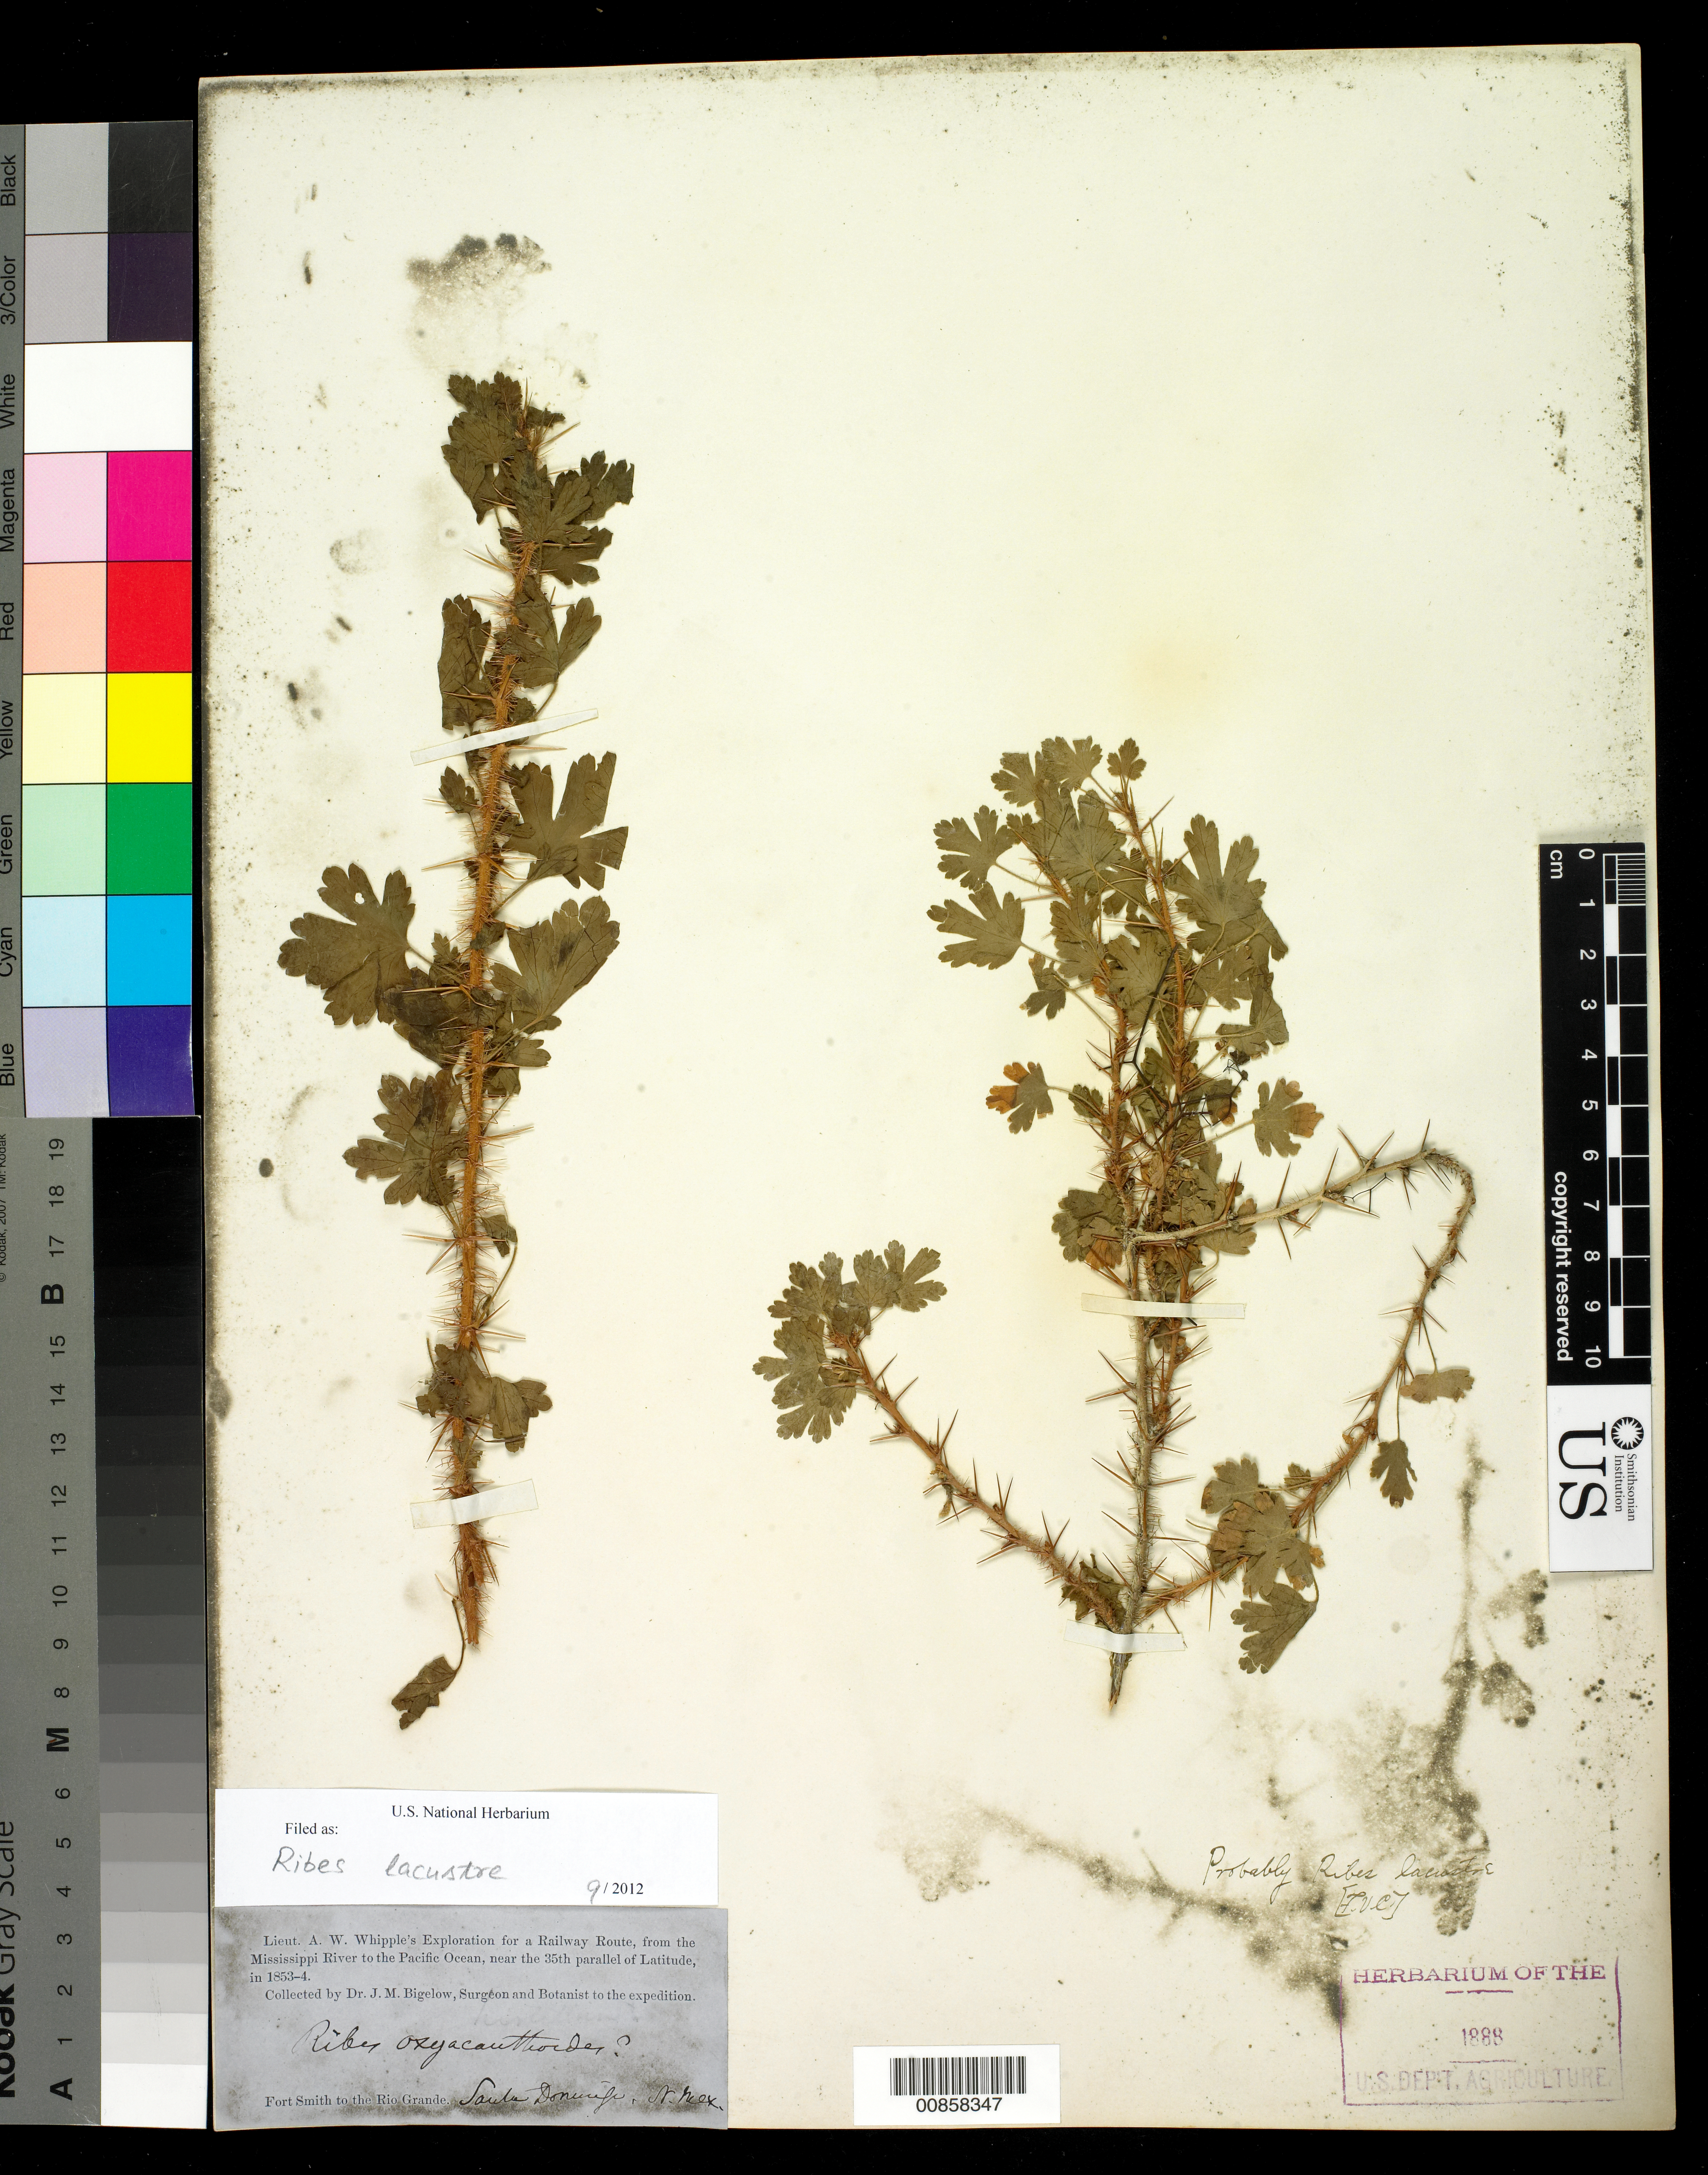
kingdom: Plantae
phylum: Tracheophyta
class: Magnoliopsida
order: Saxifragales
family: Grossulariaceae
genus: Ribes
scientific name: Ribes lacustre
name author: (Pers.) Poir.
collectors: J. M. Bigelow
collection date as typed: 1853 to -- --- 1854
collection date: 1853/1854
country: United States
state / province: New Mexico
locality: Fort Smith to Rio Grande, Santa Domingo